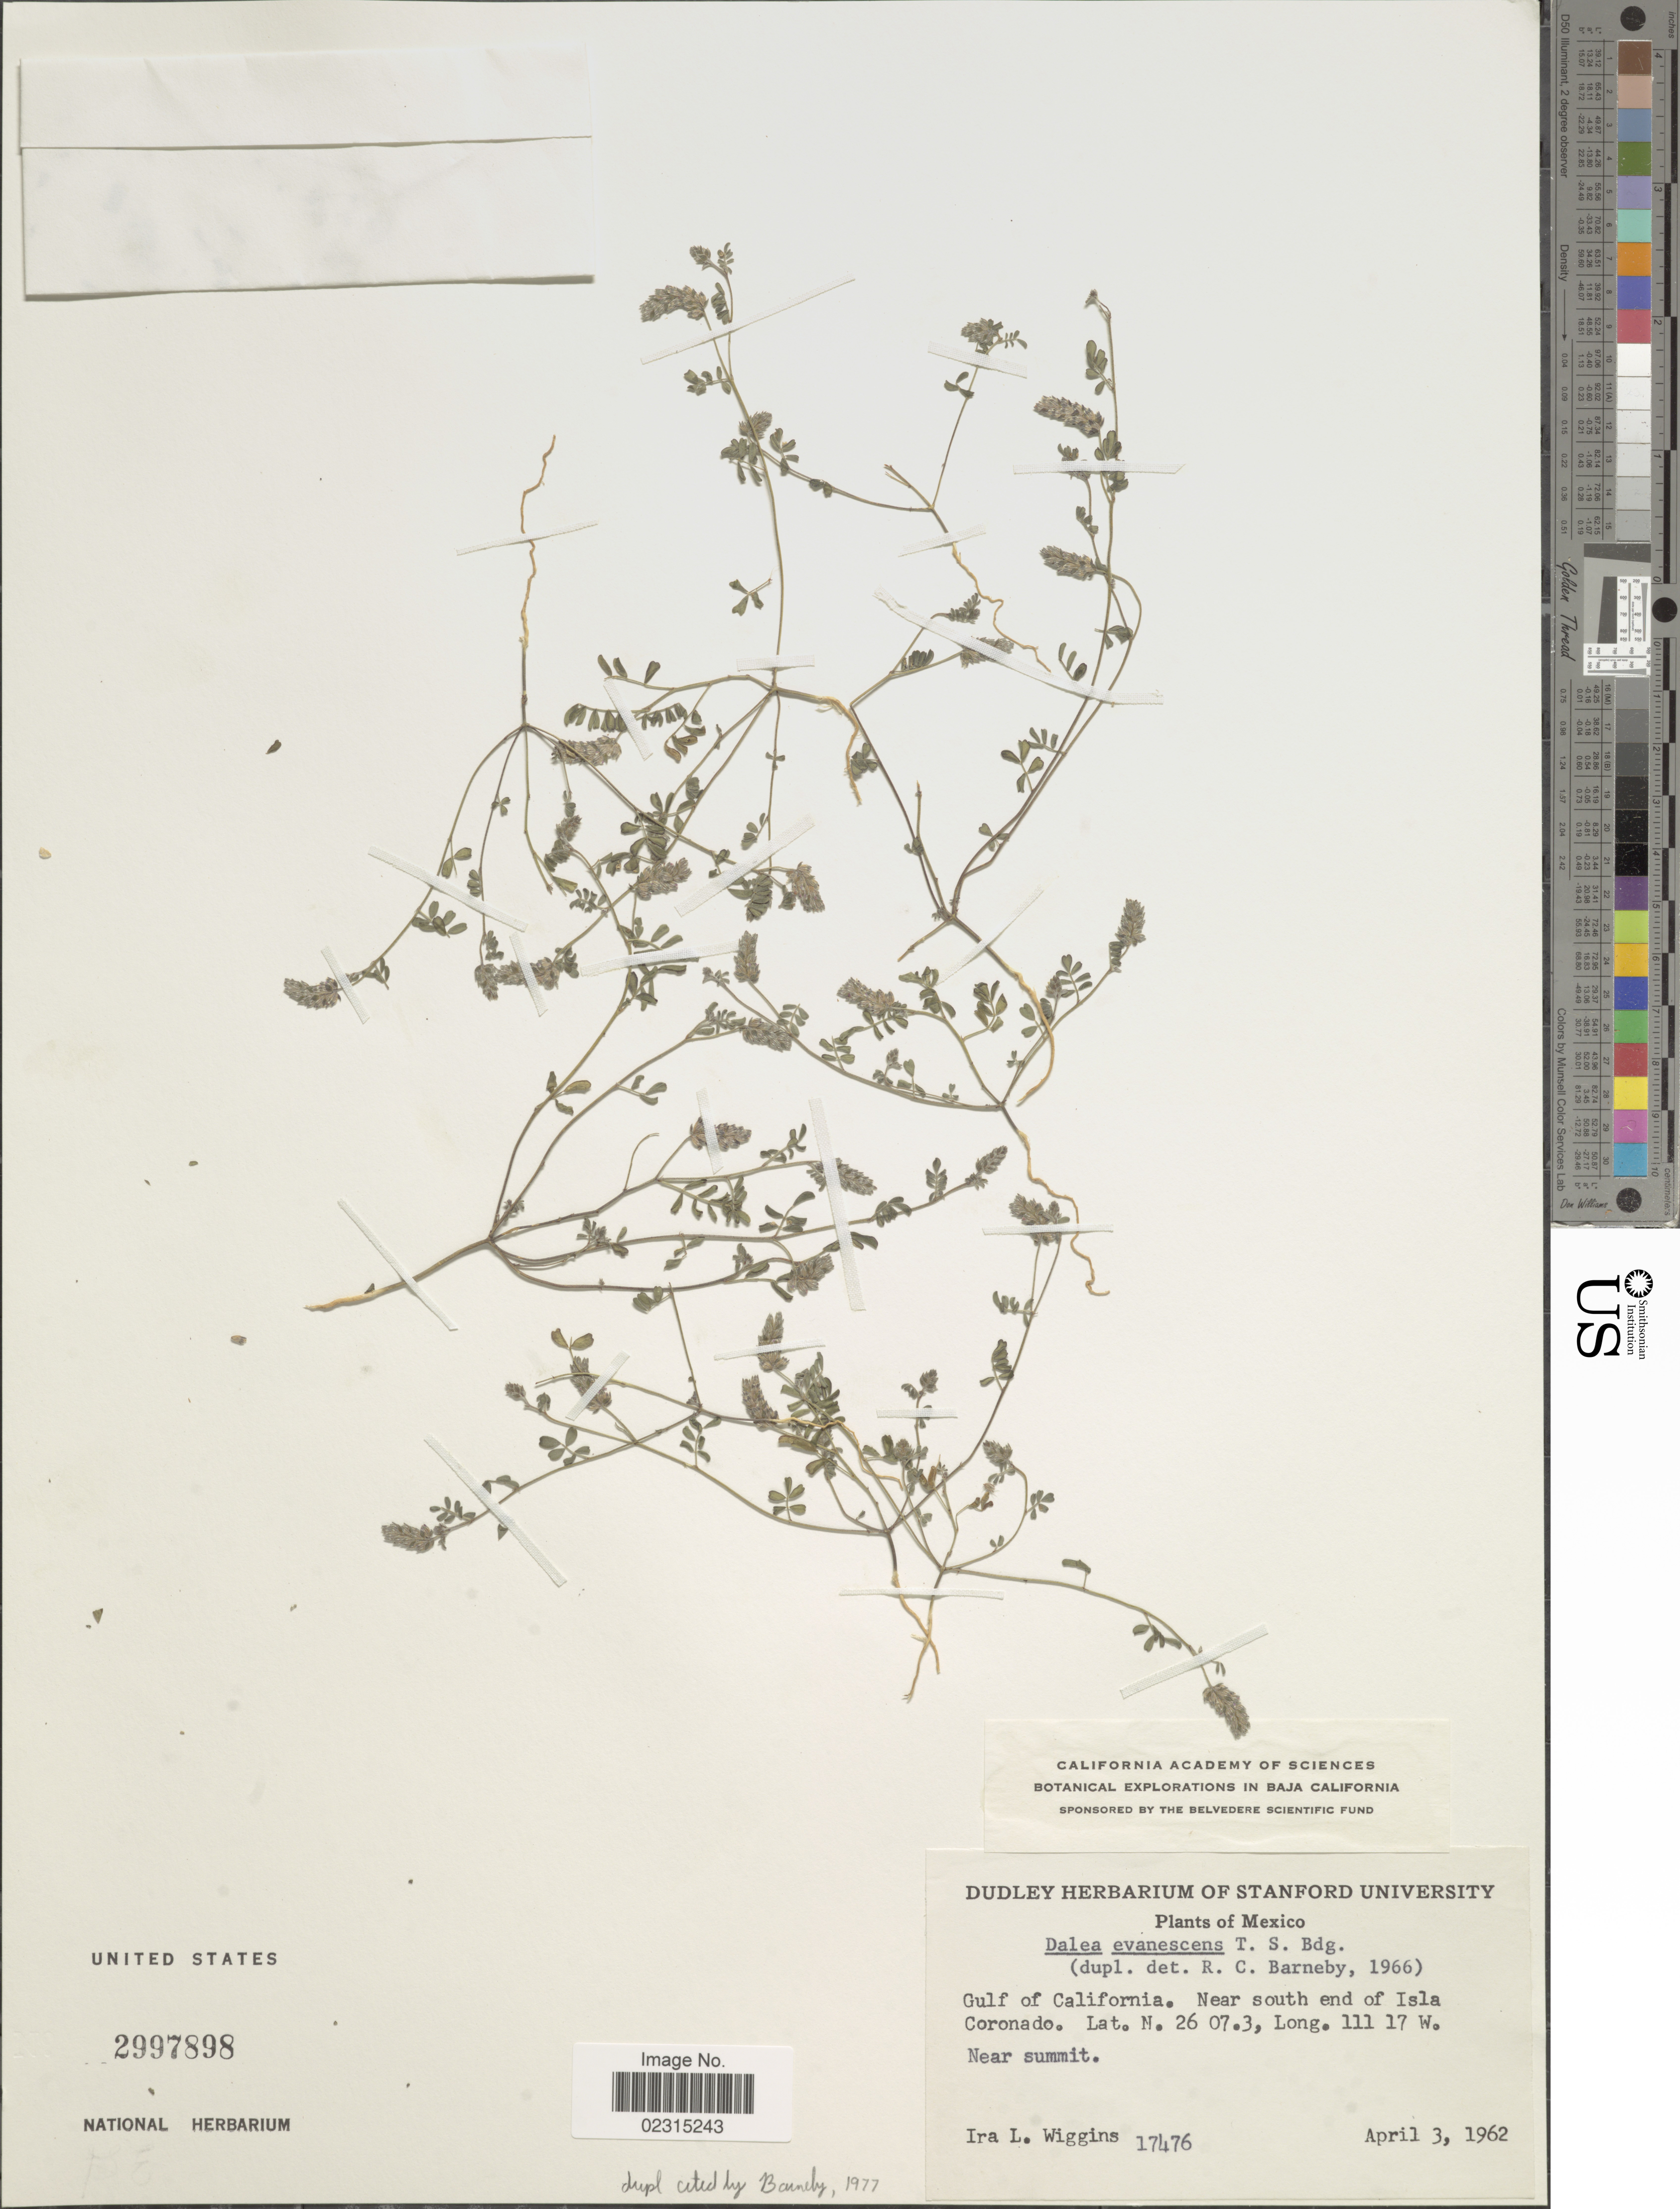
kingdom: Plantae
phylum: Tracheophyta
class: Magnoliopsida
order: Fabales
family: Fabaceae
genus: Marina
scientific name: Marina evanescens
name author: (Brandegee) Barneby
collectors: I. L. Wiggins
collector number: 17476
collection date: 1962-04-03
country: United States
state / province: California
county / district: Riverside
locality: Gulf of California. Near south end of Isla Coronado, Near summit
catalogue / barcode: US 2997898